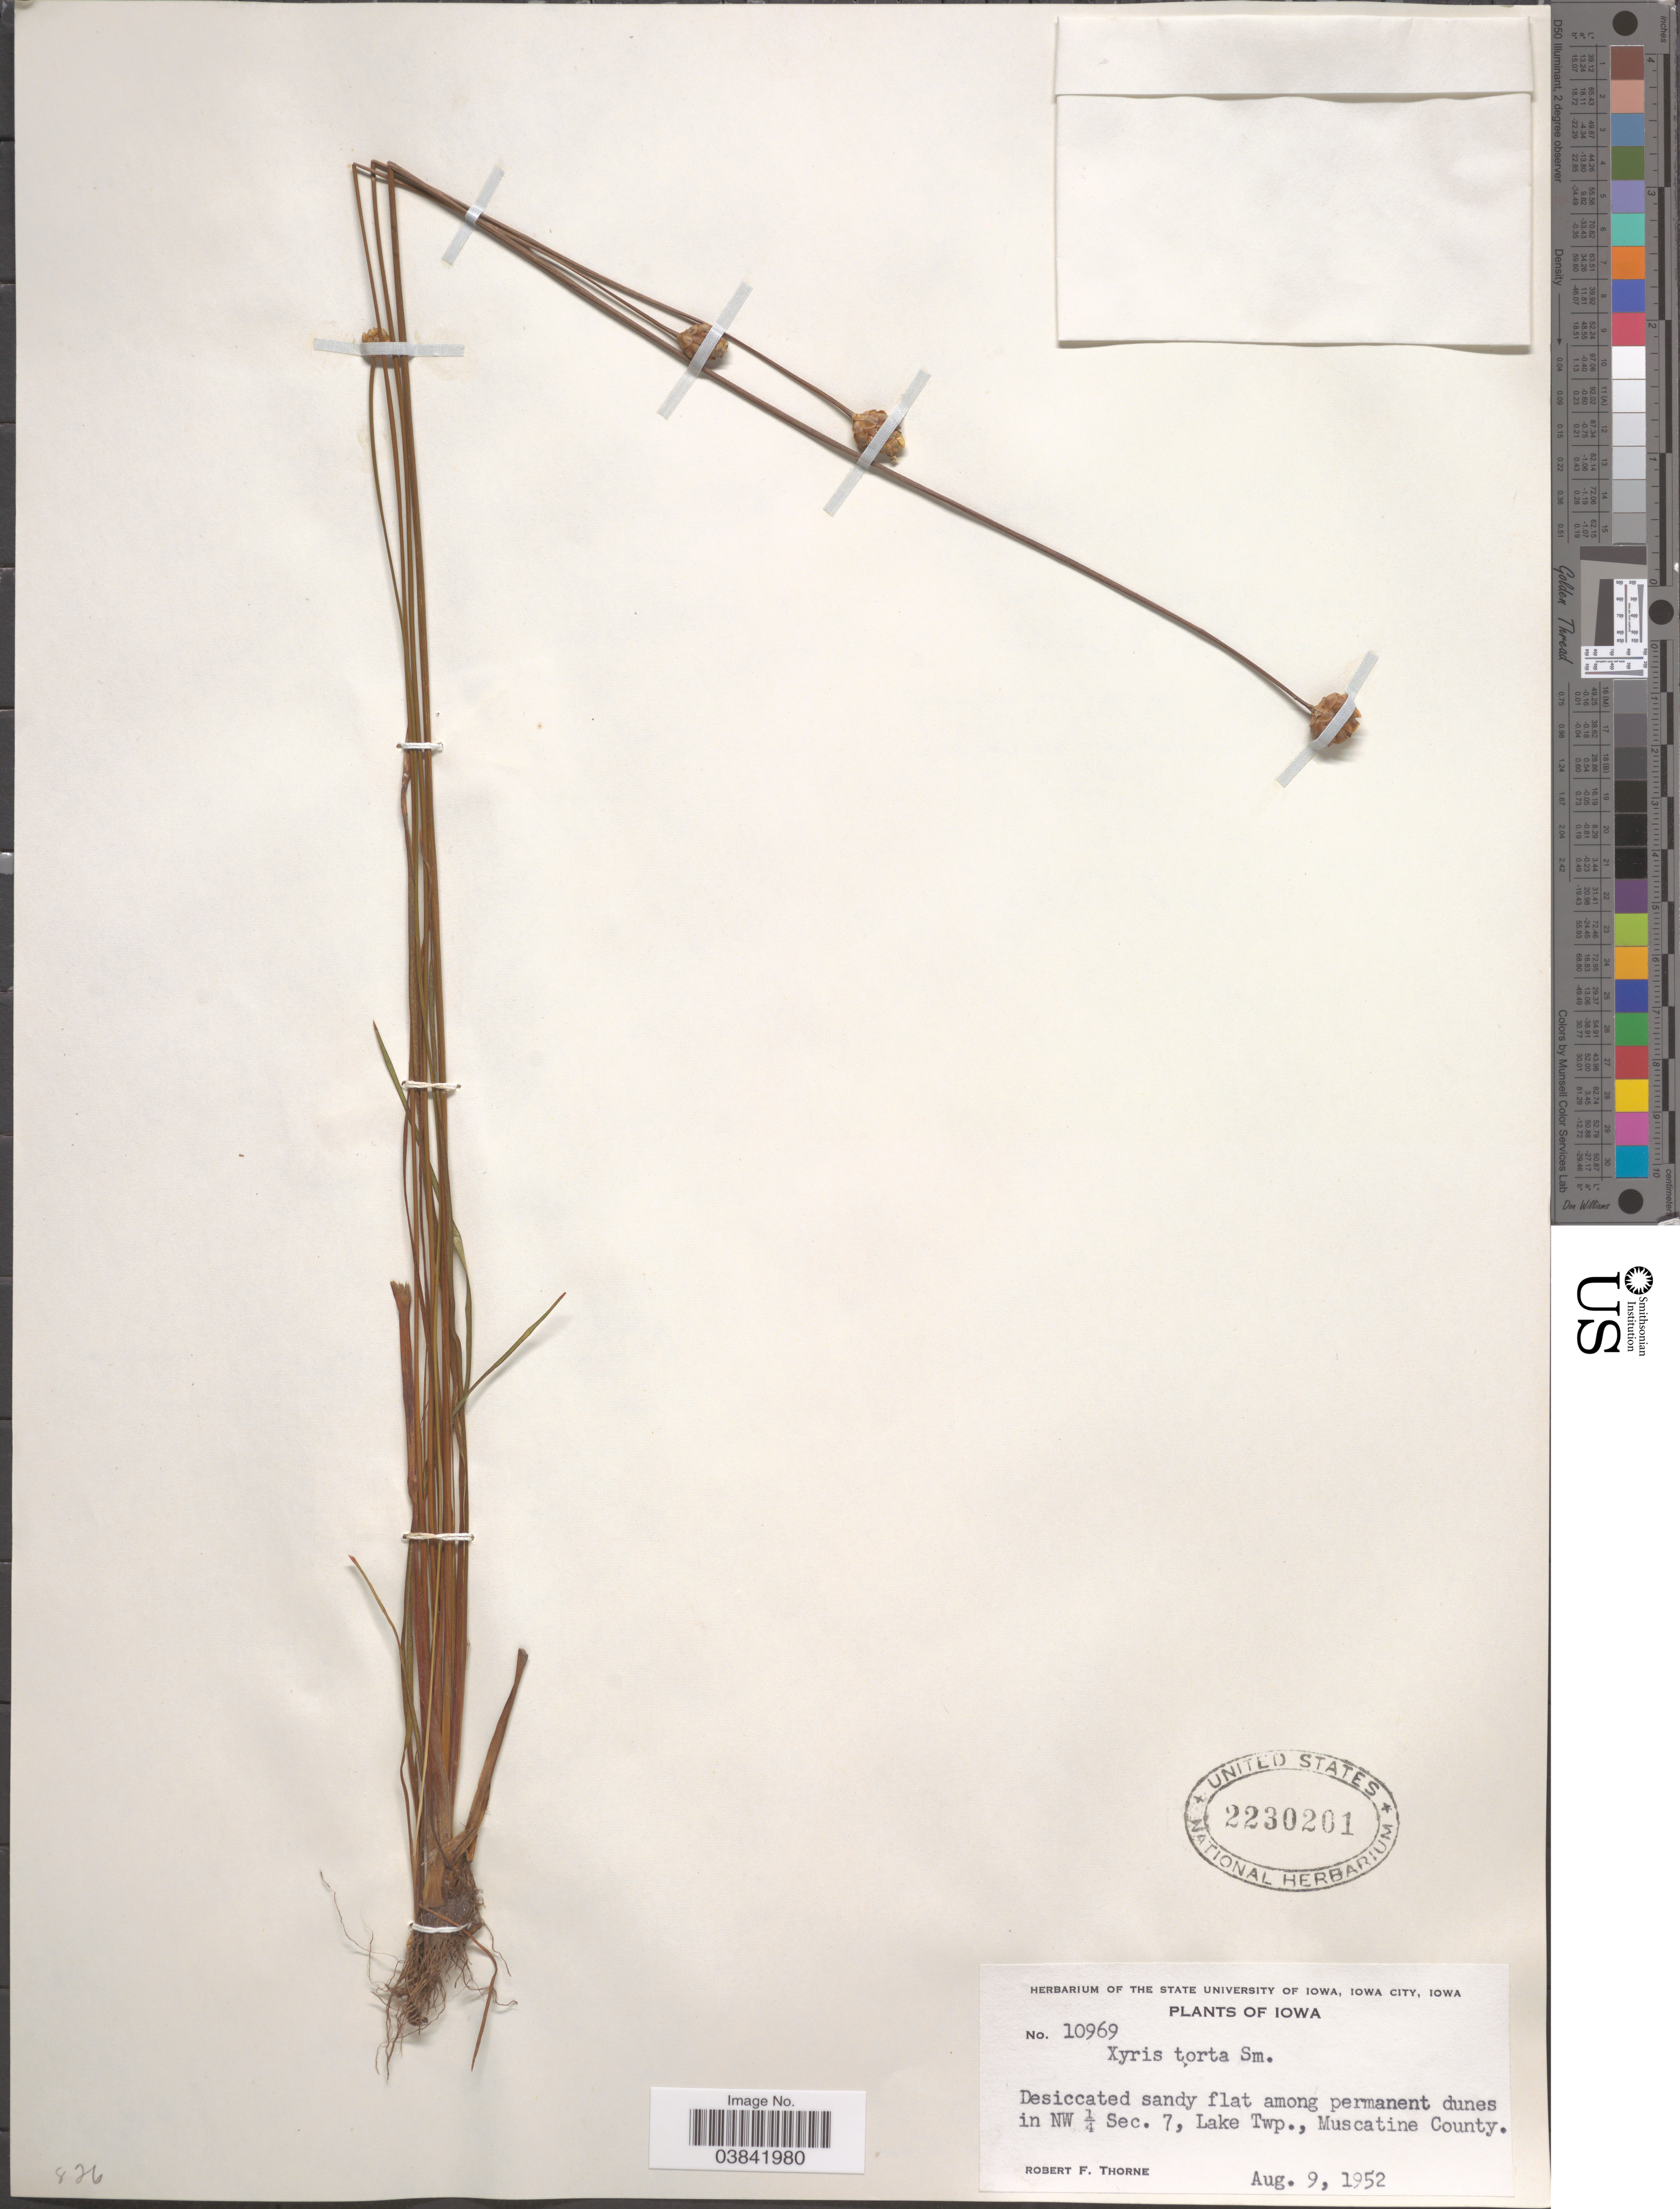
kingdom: Plantae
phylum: Tracheophyta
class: Liliopsida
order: Poales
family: Xyridaceae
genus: Xyris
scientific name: Xyris torta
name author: Sm.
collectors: R. F. Thorne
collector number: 10969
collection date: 1952-08-09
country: United States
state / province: Iowa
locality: Among permanent dunes in NW ¼ Sec. 7, Lake Twp., Muscatine County.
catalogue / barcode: US 2230201